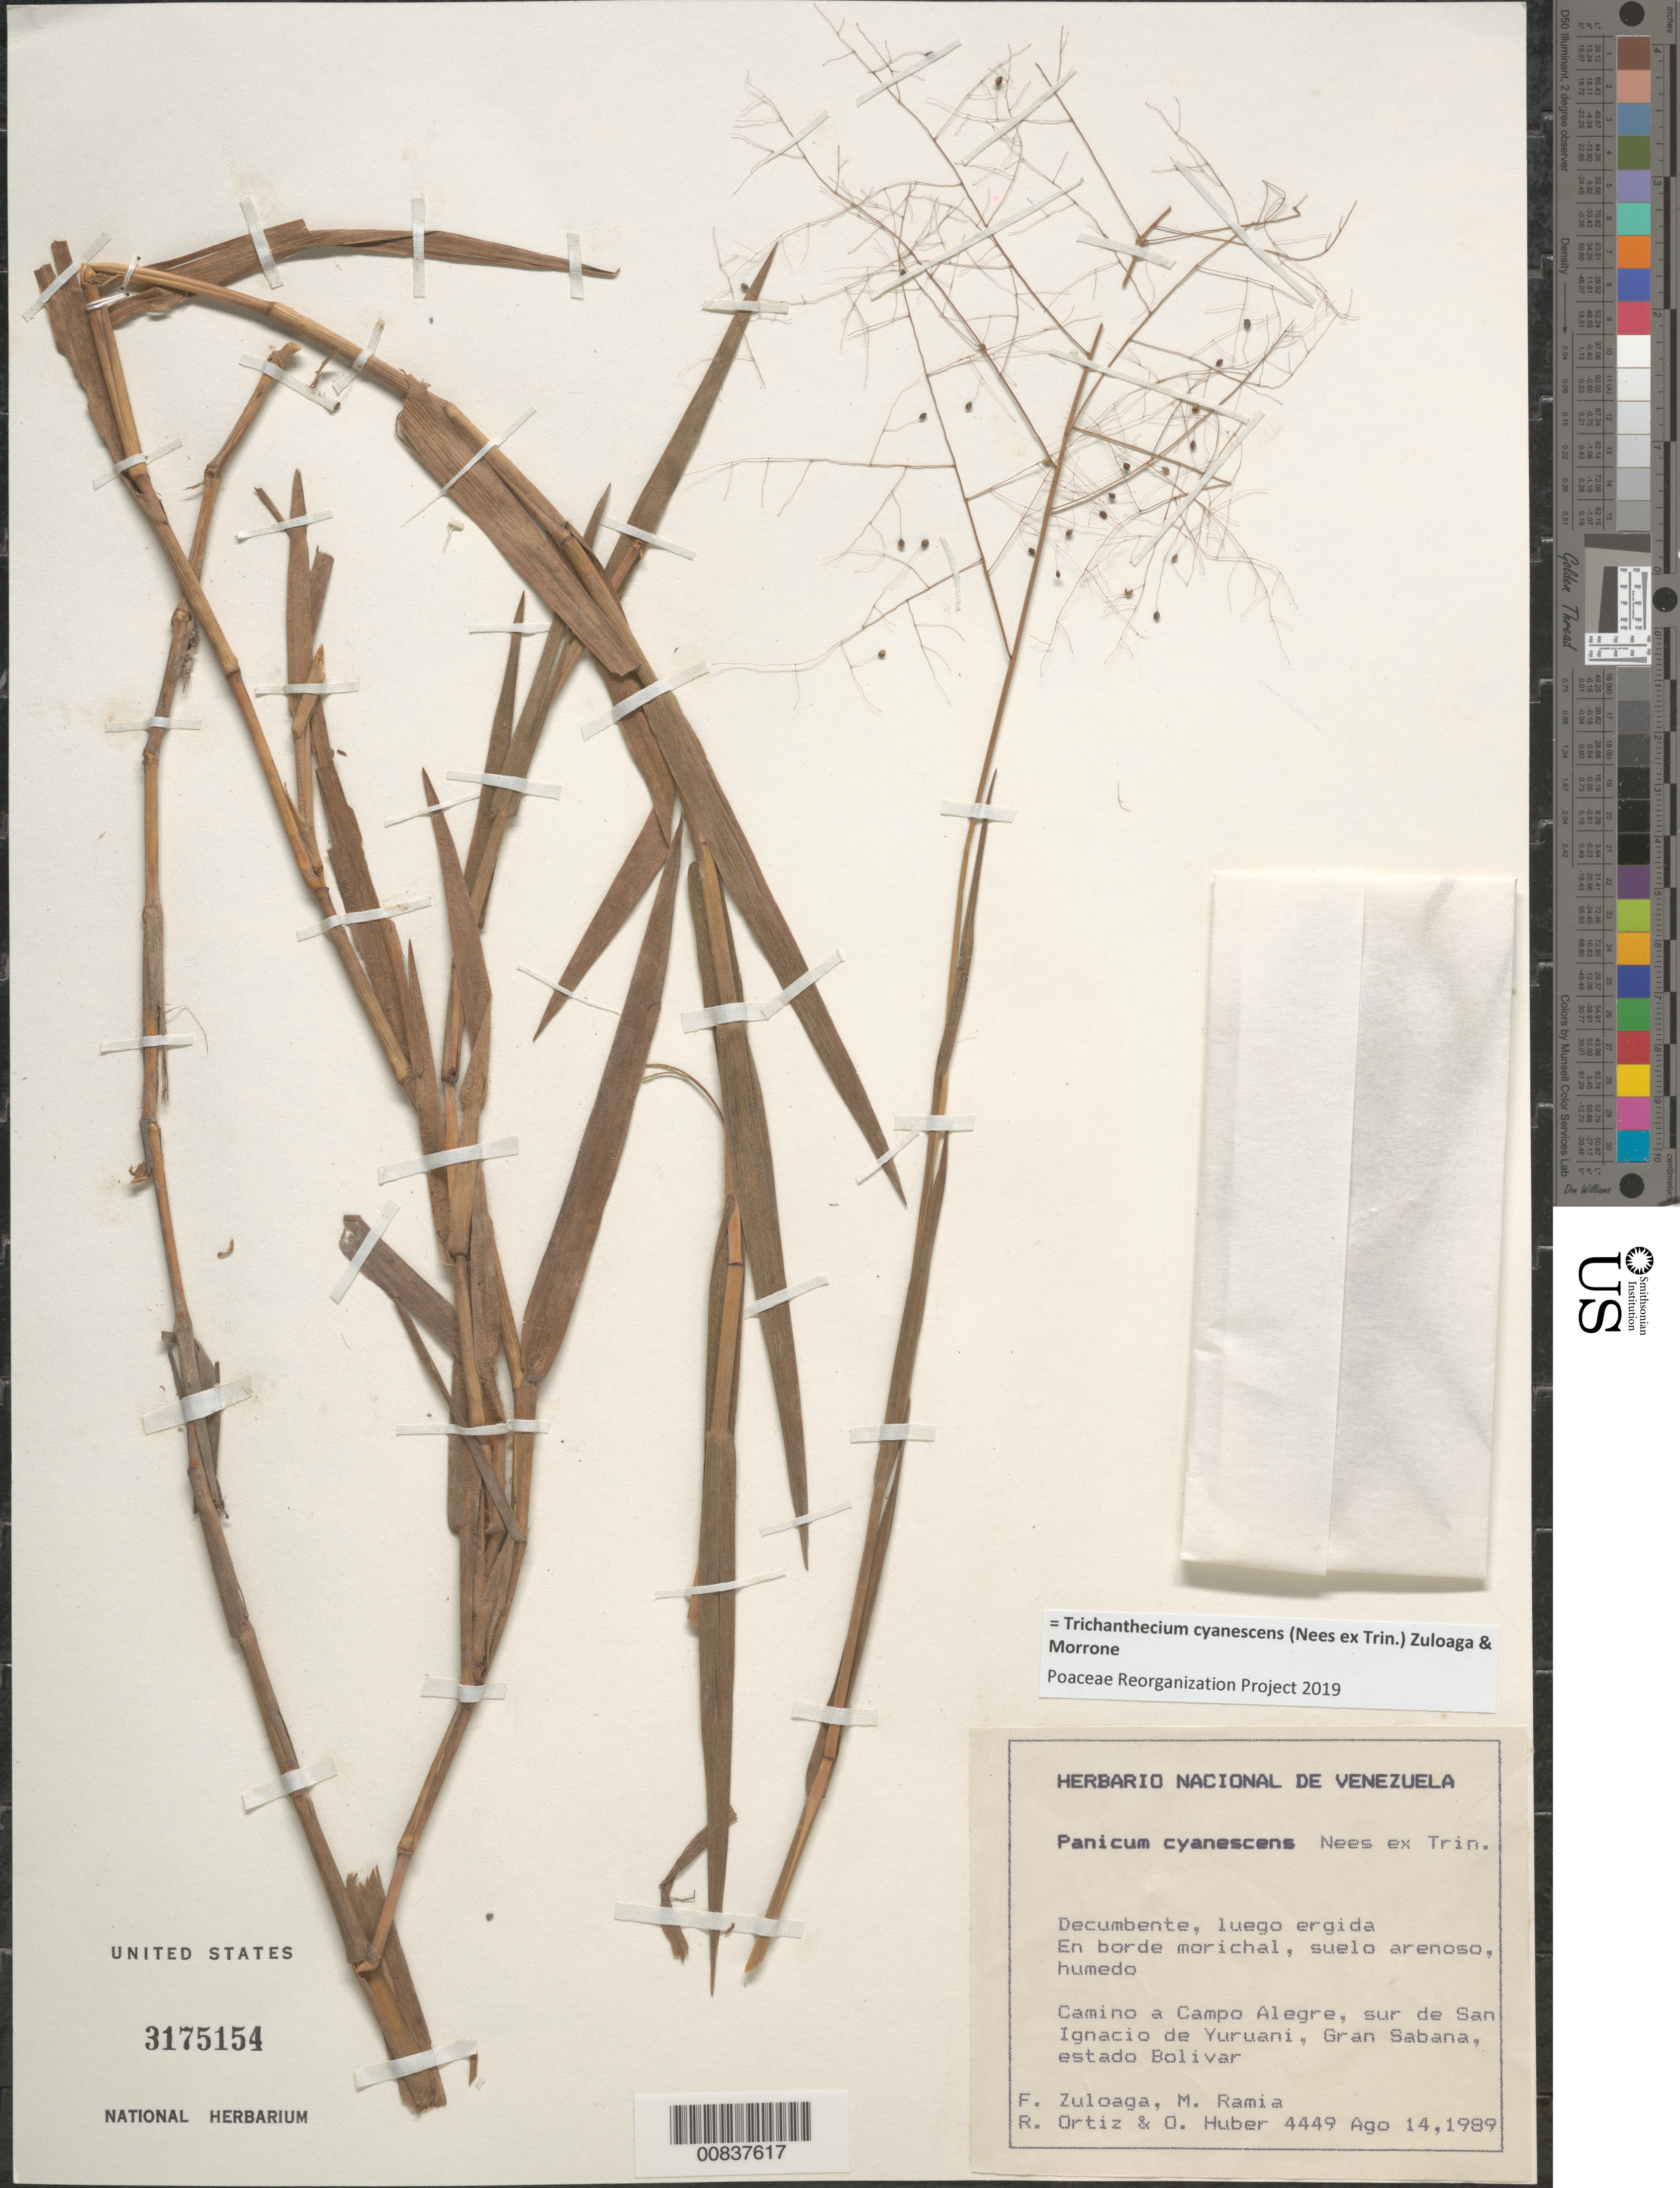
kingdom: Plantae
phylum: Tracheophyta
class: Liliopsida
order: Poales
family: Poaceae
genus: Panicum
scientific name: Panicum cyanescens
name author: Nees ex Trin.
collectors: F. O. Zuloaga, M. Ramia, R. Ortíz & O. Huber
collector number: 4449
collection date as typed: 14-Aug-89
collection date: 1989-08-14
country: Venezuela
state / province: Bolívar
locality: Gran Sabana, Campo Alegre, S de San Ignacio de Yuruani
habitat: Borde morichal, suelo arenoso, humedo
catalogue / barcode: US 3175154